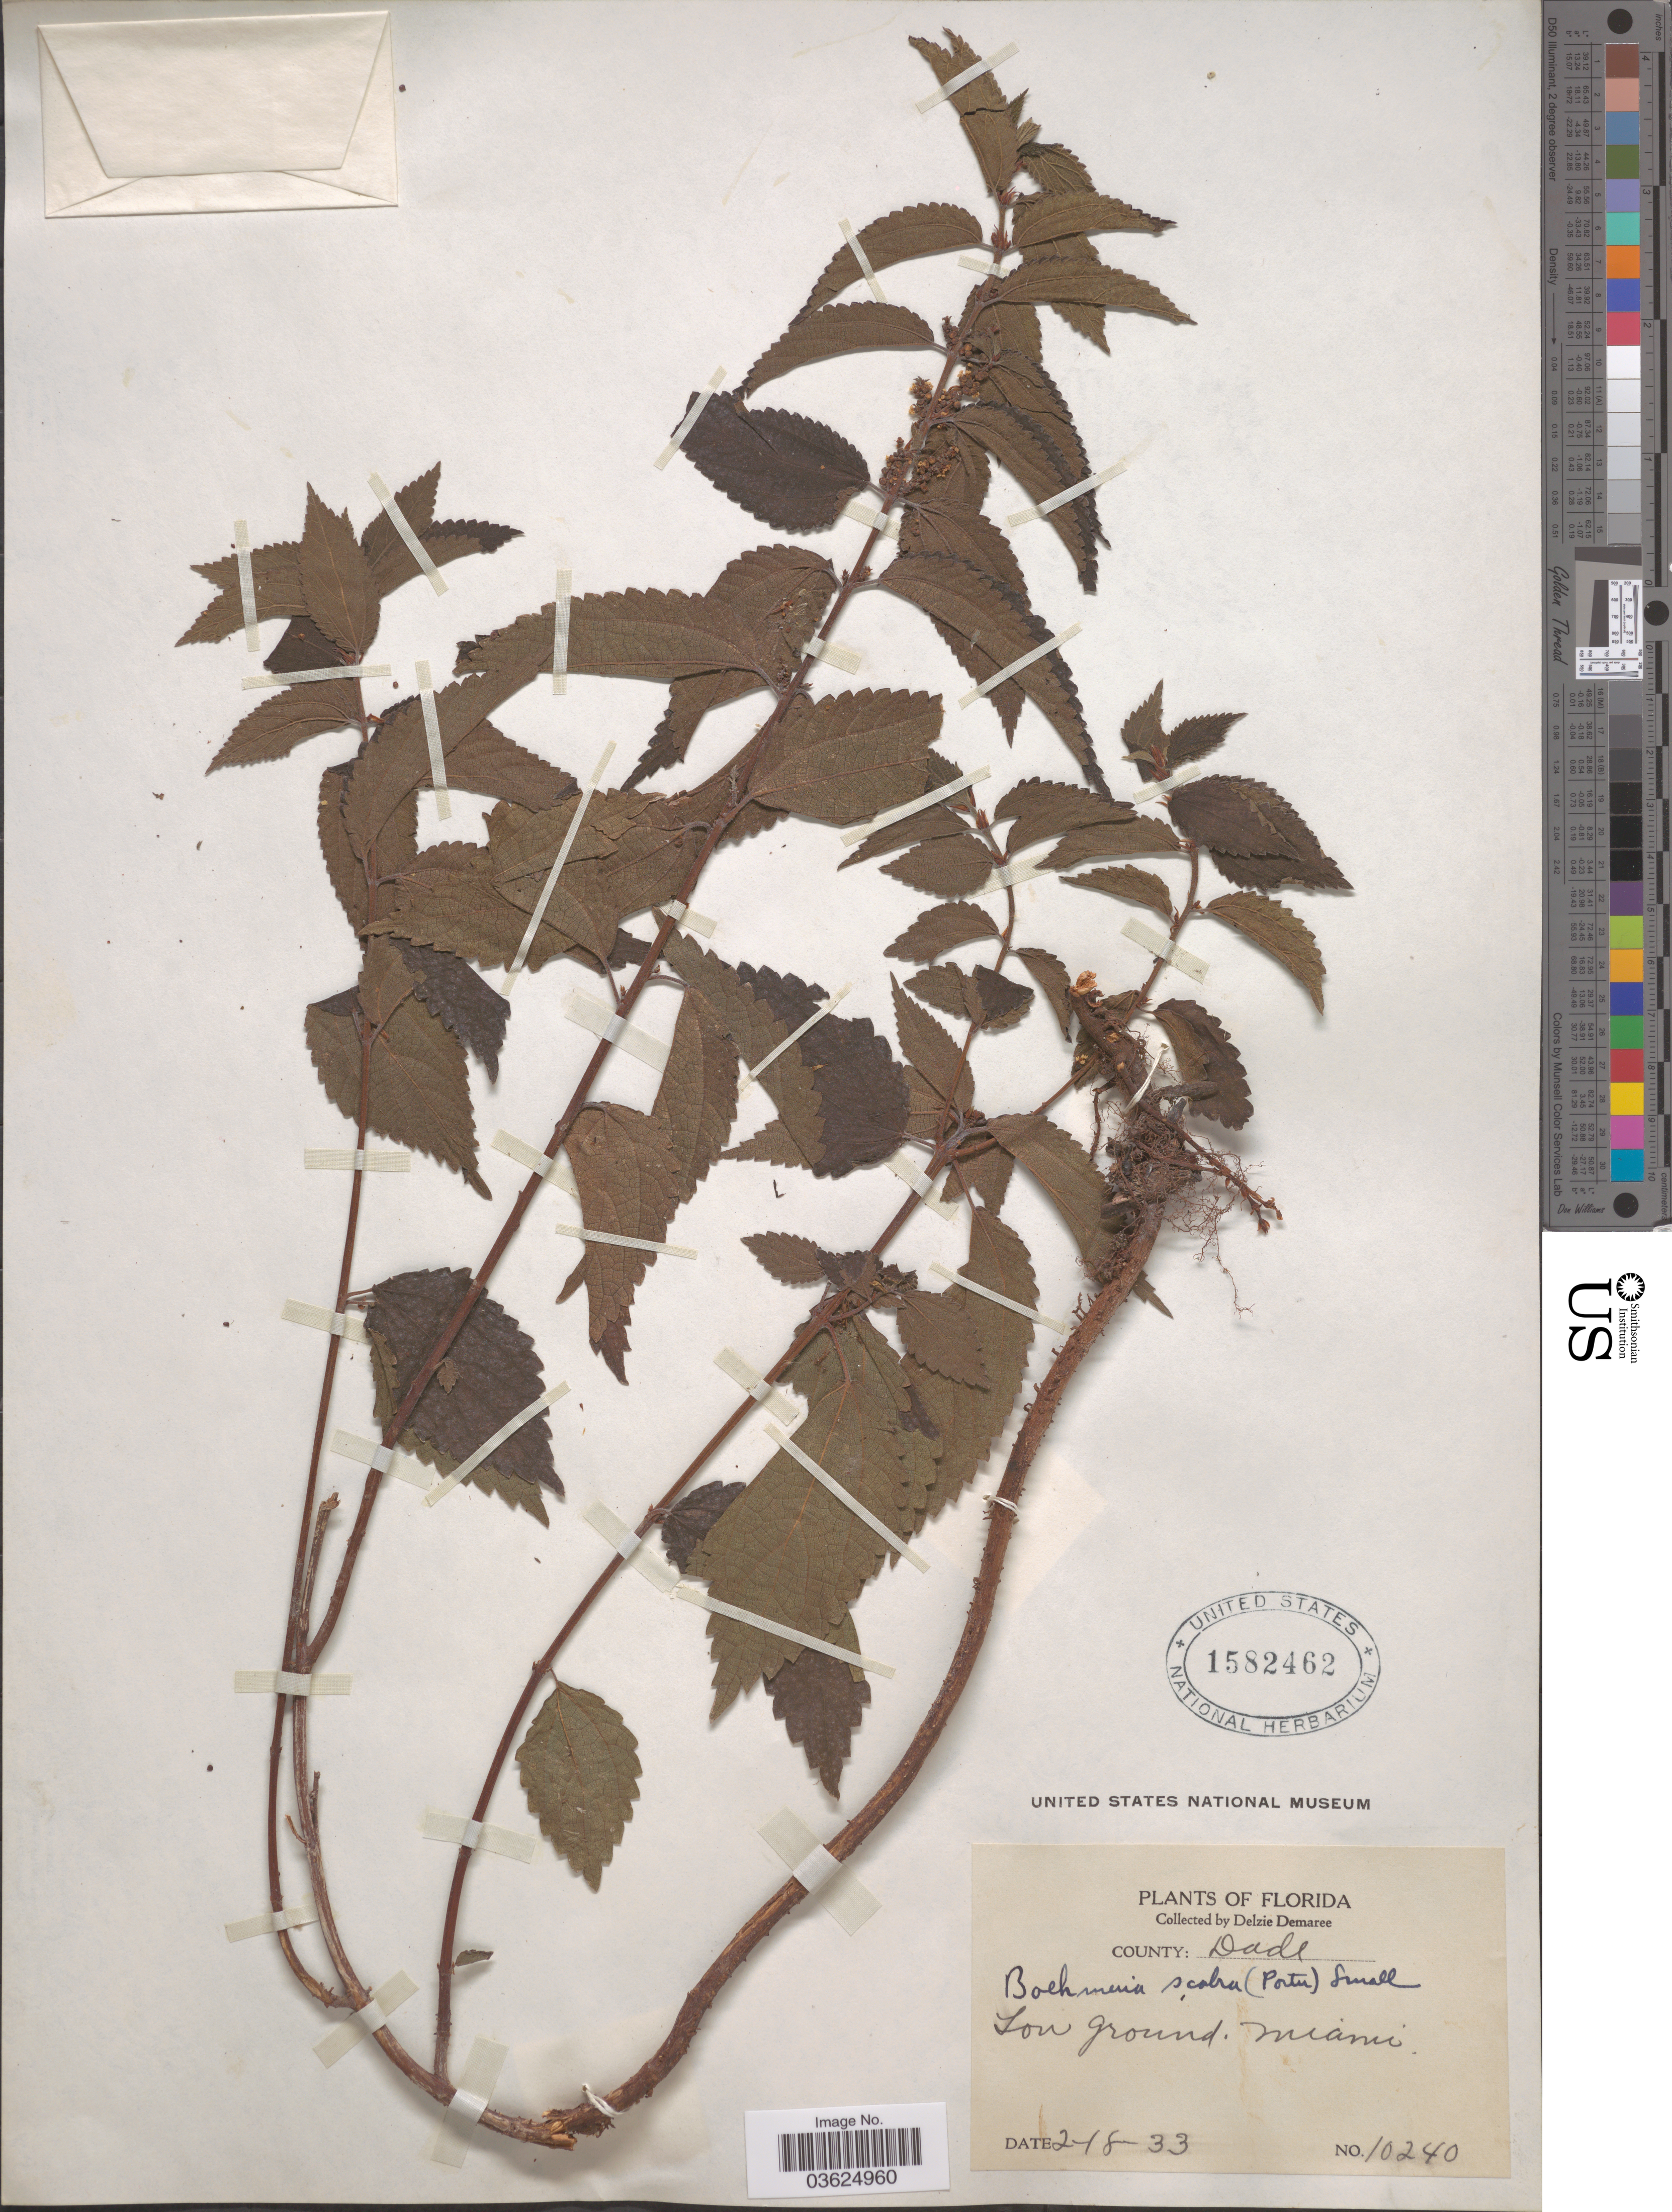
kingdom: Plantae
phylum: Tracheophyta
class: Magnoliopsida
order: Rosales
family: Urticaceae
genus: Boehmeria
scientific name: Boehmeria drummondiana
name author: Wedd.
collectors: D. Demaree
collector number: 10240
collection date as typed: Transcribed d/m/y: 18/2/33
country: United States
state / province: Florida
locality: County: Dade. Miami.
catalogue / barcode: US 1582462